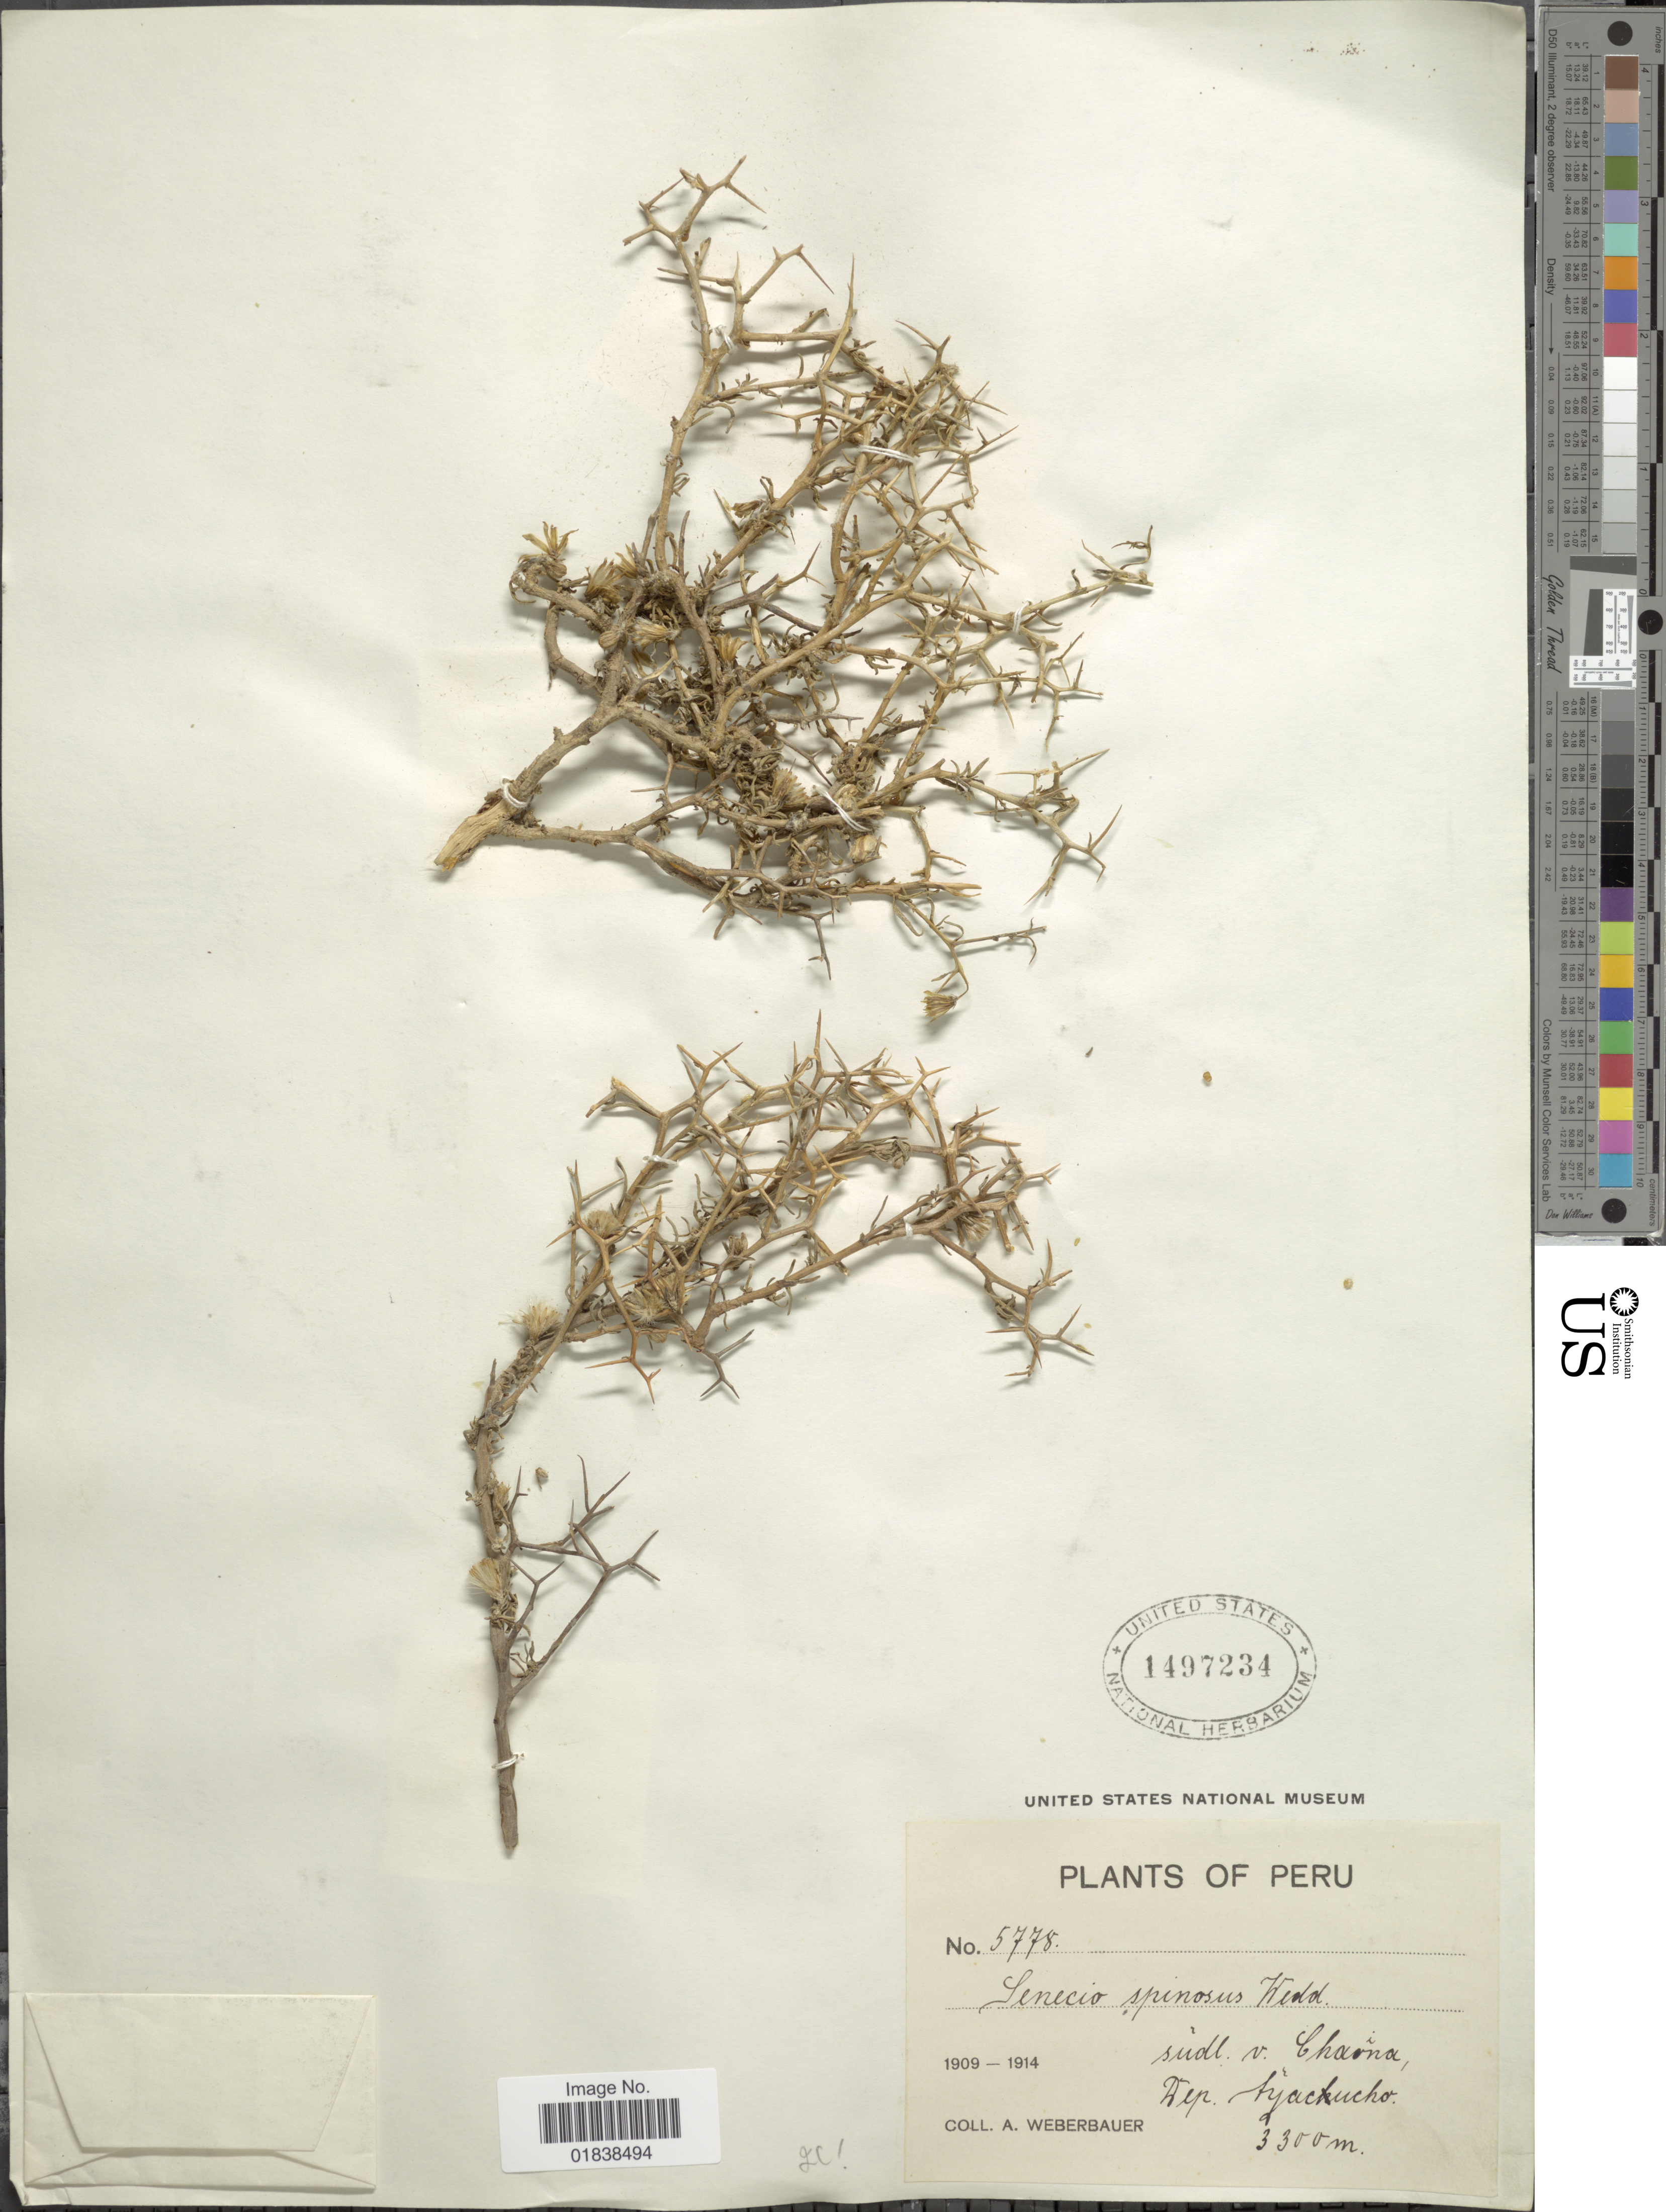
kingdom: Plantae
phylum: Tracheophyta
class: Magnoliopsida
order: Asterales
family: Asteraceae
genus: Senecio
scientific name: Senecio spinosus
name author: DC.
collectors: A. Weberbauer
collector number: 5778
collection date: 1909/1914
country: Peru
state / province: Ayacucho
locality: Sudl. v. Chaina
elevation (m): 3300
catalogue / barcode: US 1497234